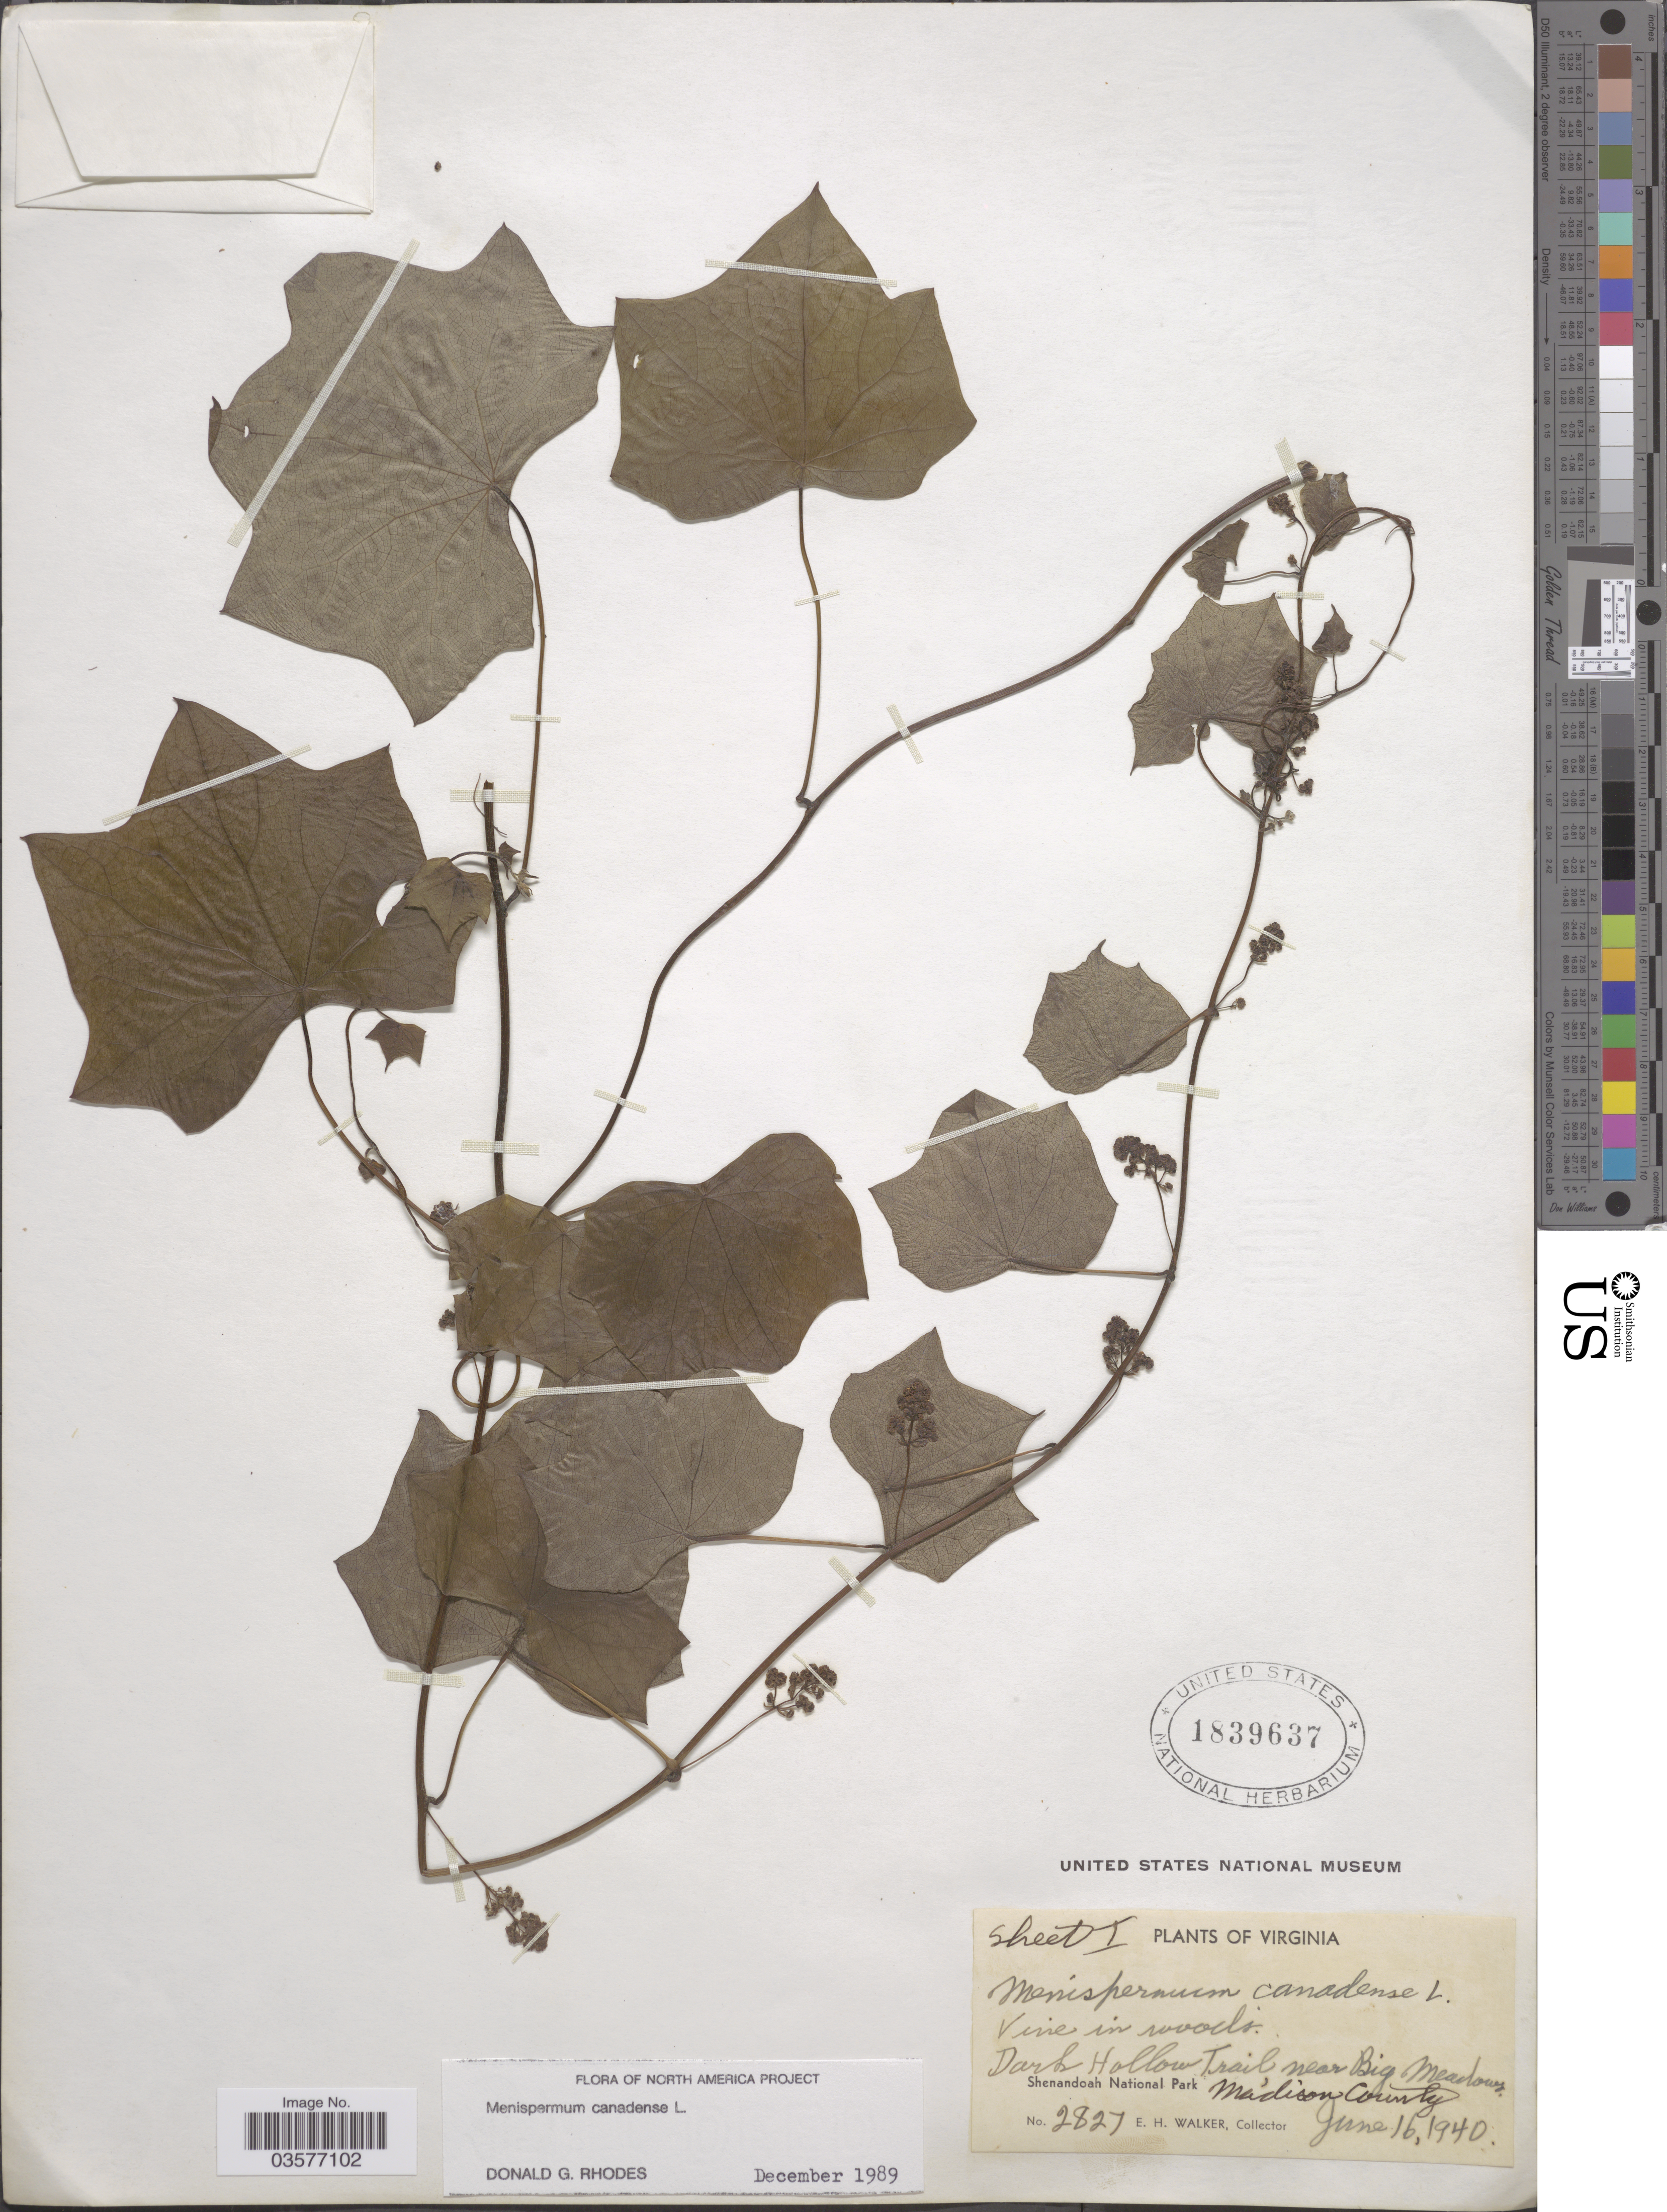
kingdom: Plantae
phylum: Tracheophyta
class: Magnoliopsida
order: Ranunculales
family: Menispermaceae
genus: Menispermum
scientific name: Menispermum canadense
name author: L.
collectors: E. H. Walker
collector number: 2827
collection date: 1940-06-16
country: United States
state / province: Virginia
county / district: Madison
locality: Dark Hollow Trail, near Big Meadows. Shenandoah National Park. Madison County.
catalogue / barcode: US 1839637